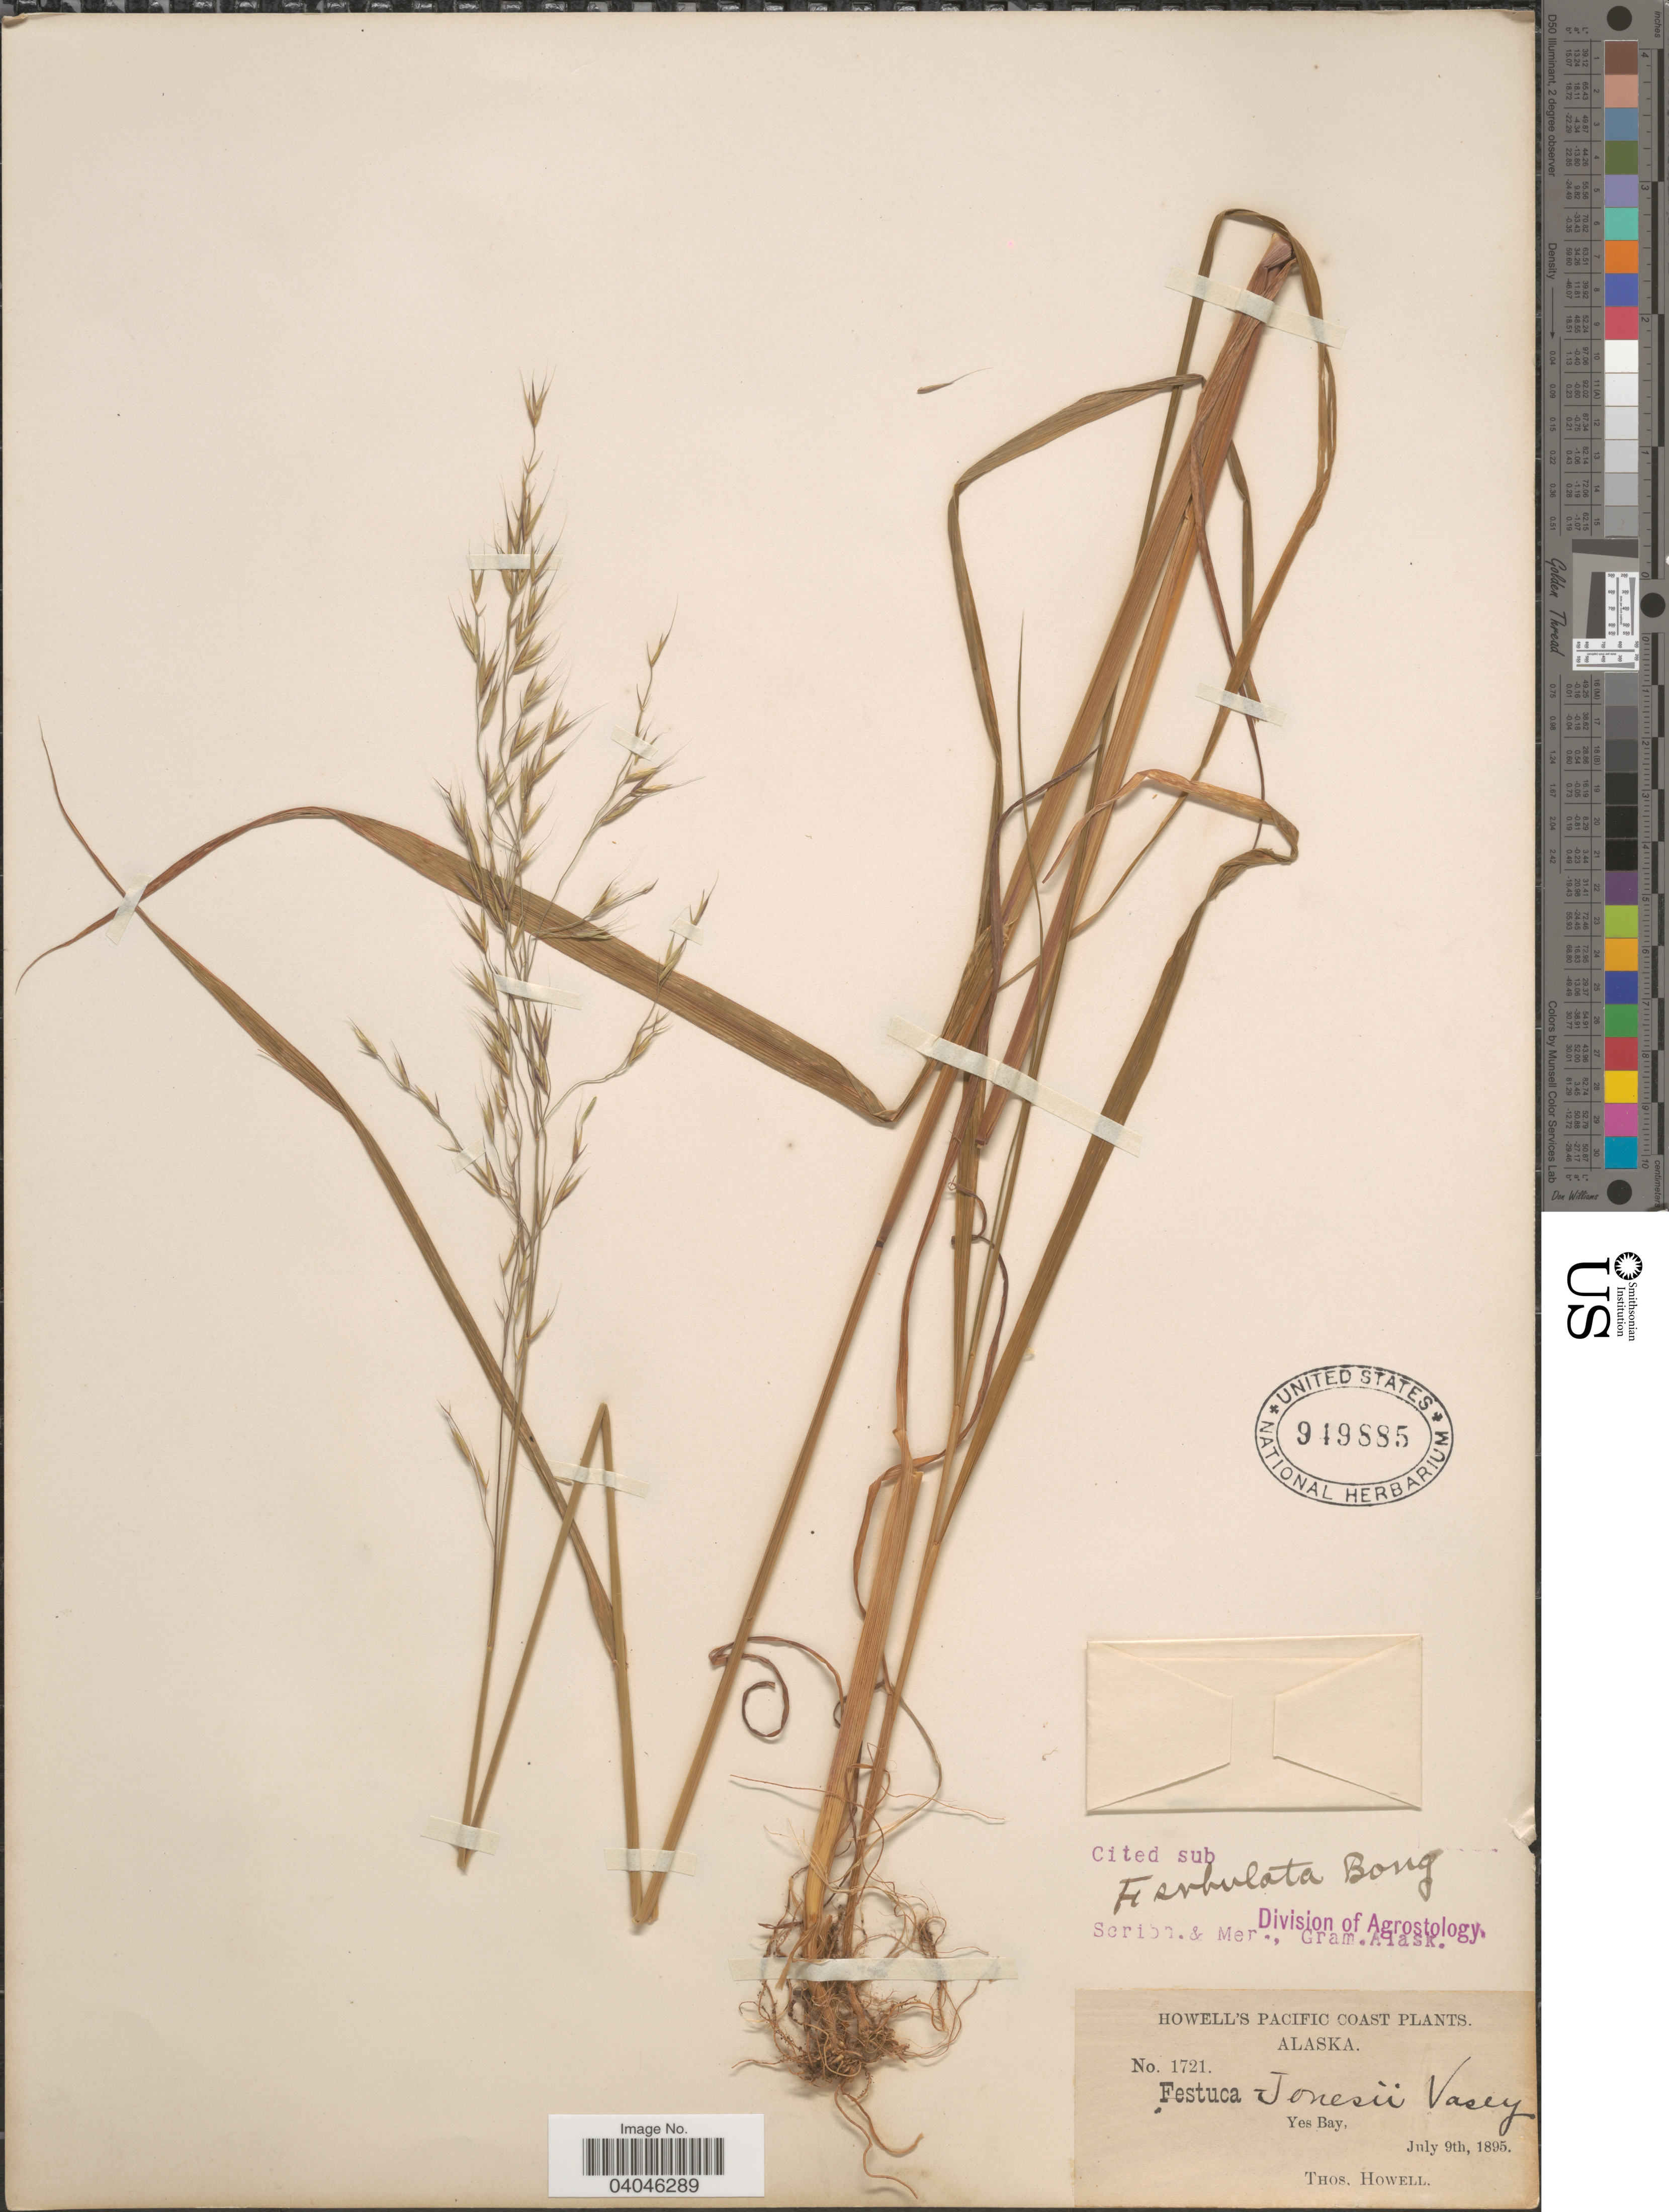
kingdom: Plantae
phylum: Tracheophyta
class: Liliopsida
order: Poales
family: Poaceae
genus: Festuca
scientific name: Festuca subulata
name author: Trin.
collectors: T. Howell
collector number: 1721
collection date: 1895-07-09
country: United States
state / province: Alaska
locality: Pacific Coast. Yes Bay.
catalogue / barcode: US 949885